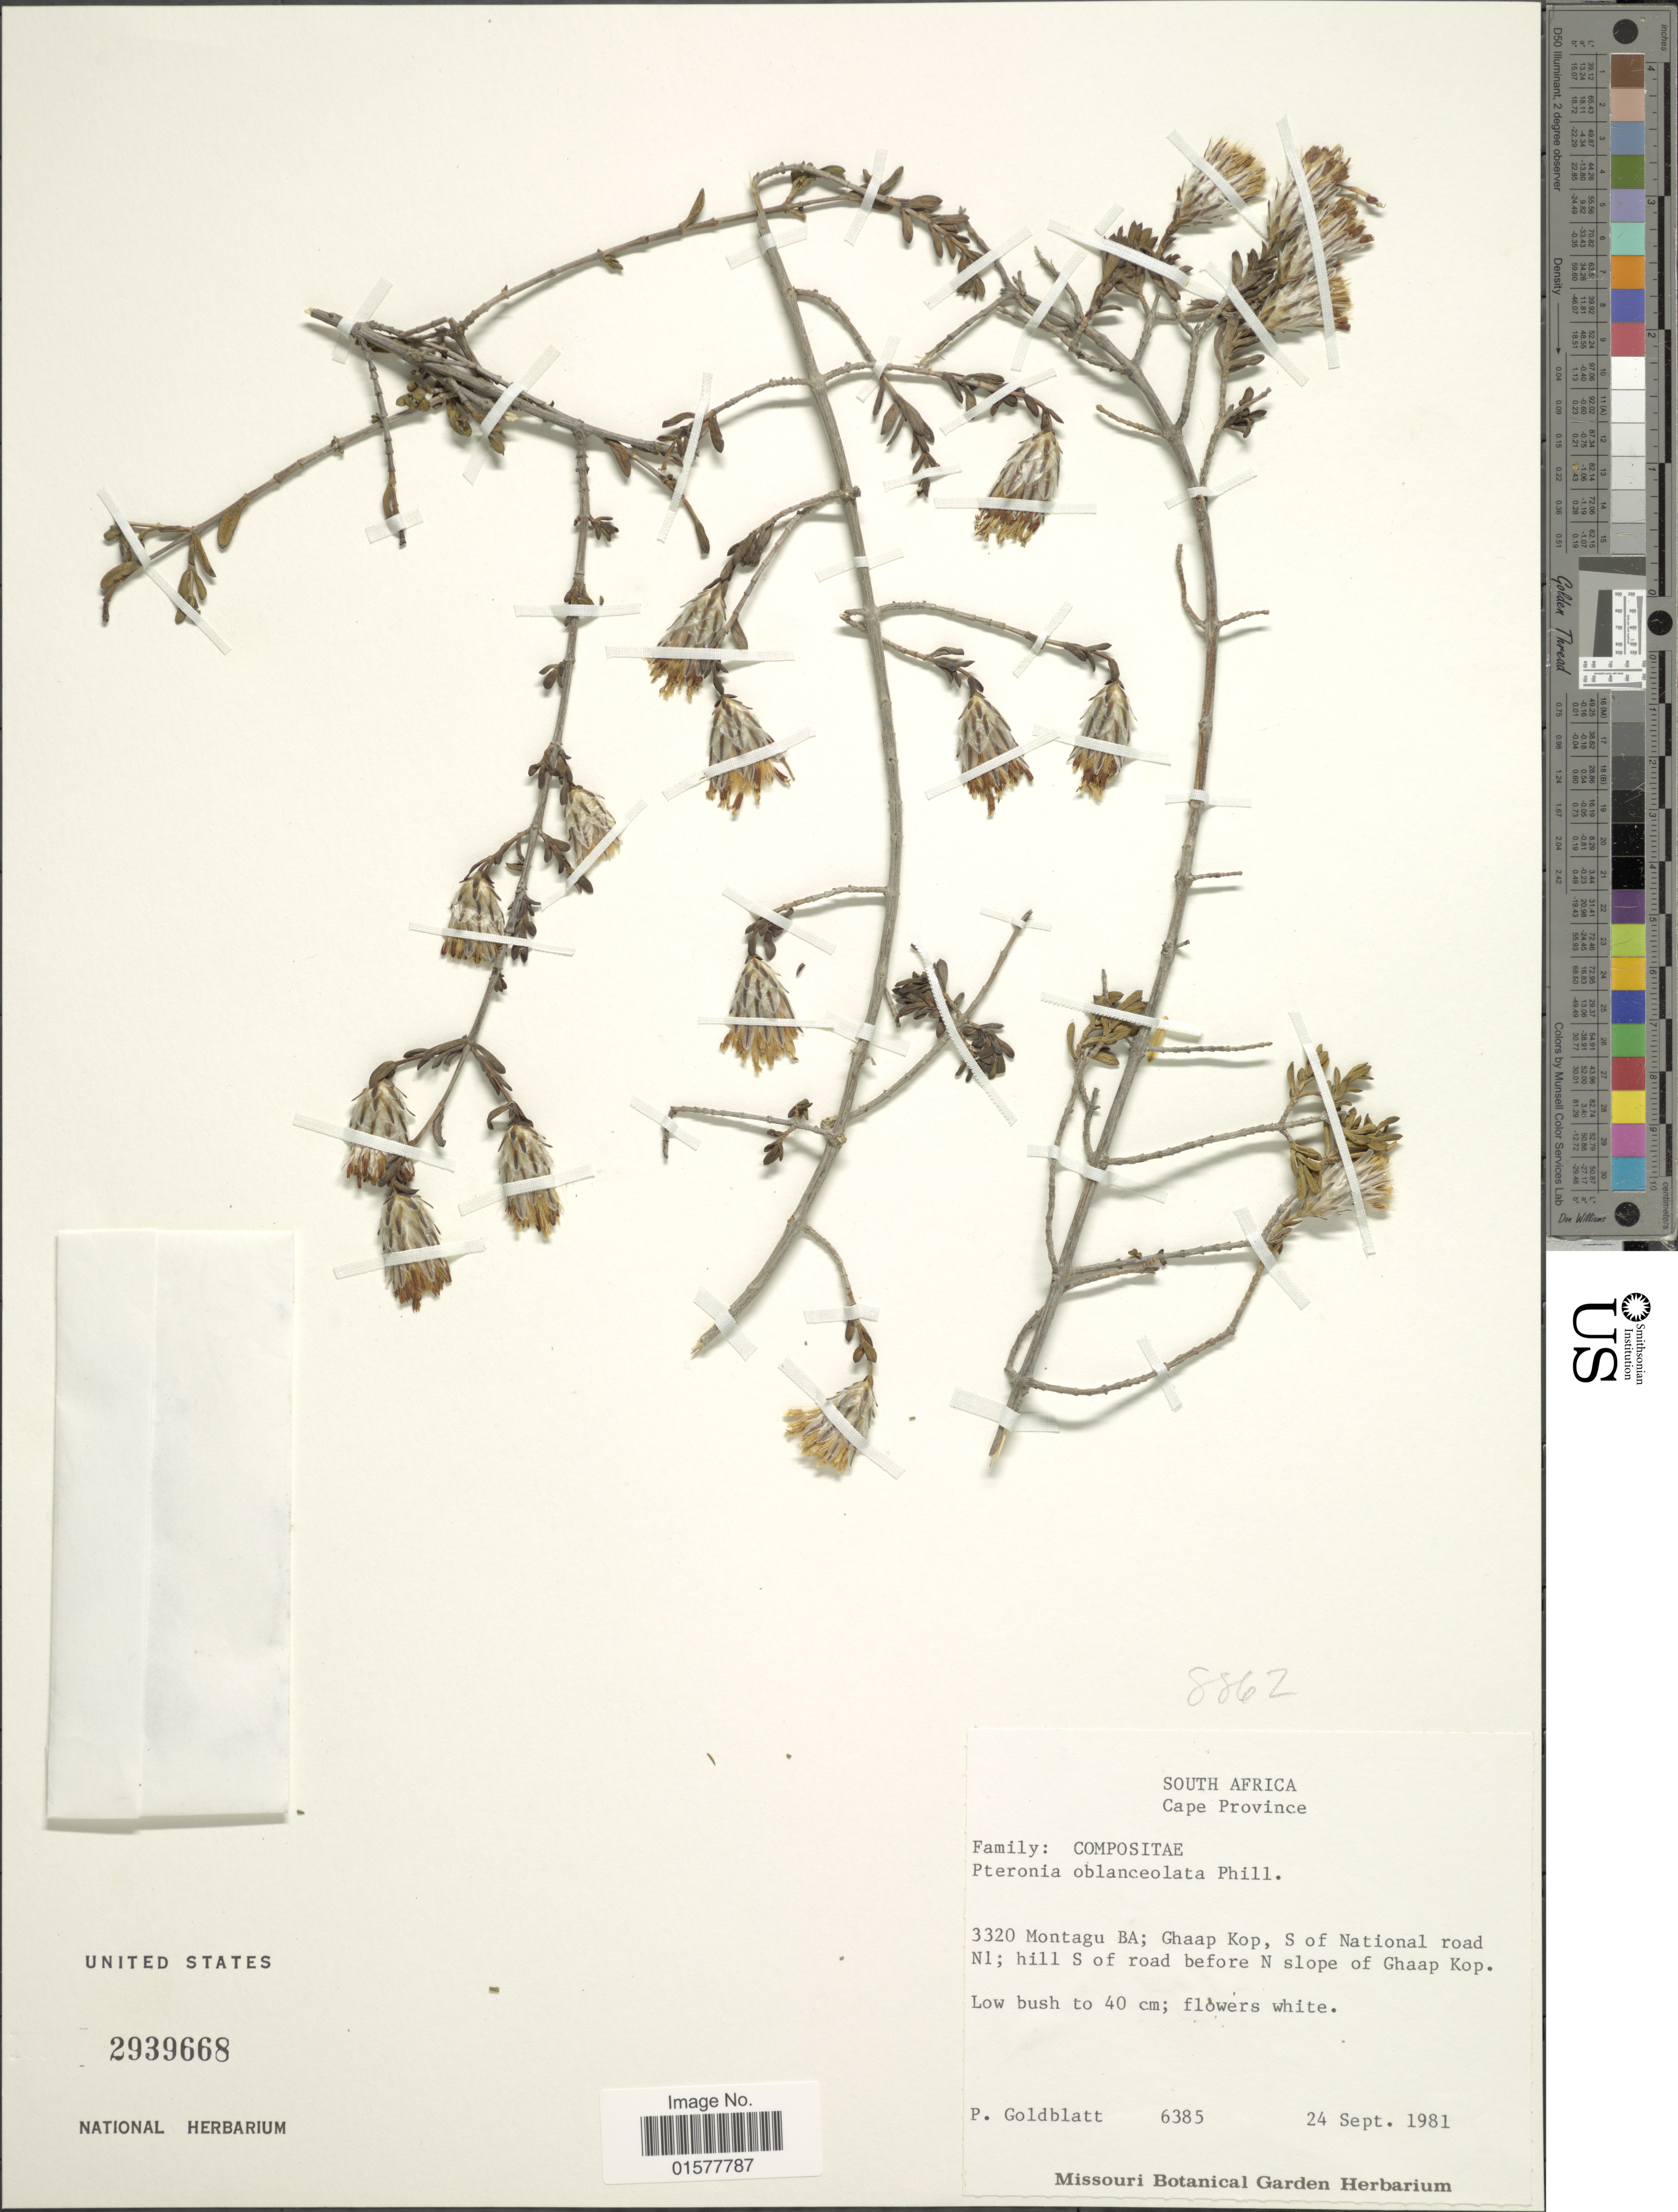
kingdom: Plantae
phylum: Tracheophyta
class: Magnoliopsida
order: Asterales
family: Asteraceae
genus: Pteronia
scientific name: Pteronia oblanceolata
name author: E. Phillips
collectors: P. Goldblatt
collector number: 6385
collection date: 1981-09-24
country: South Africa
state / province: Western Cape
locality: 3320 Montagu BA; Ghaap Kop, S of National road N1; hill S of road before N slope of Ghaap Kop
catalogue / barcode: US 2939668